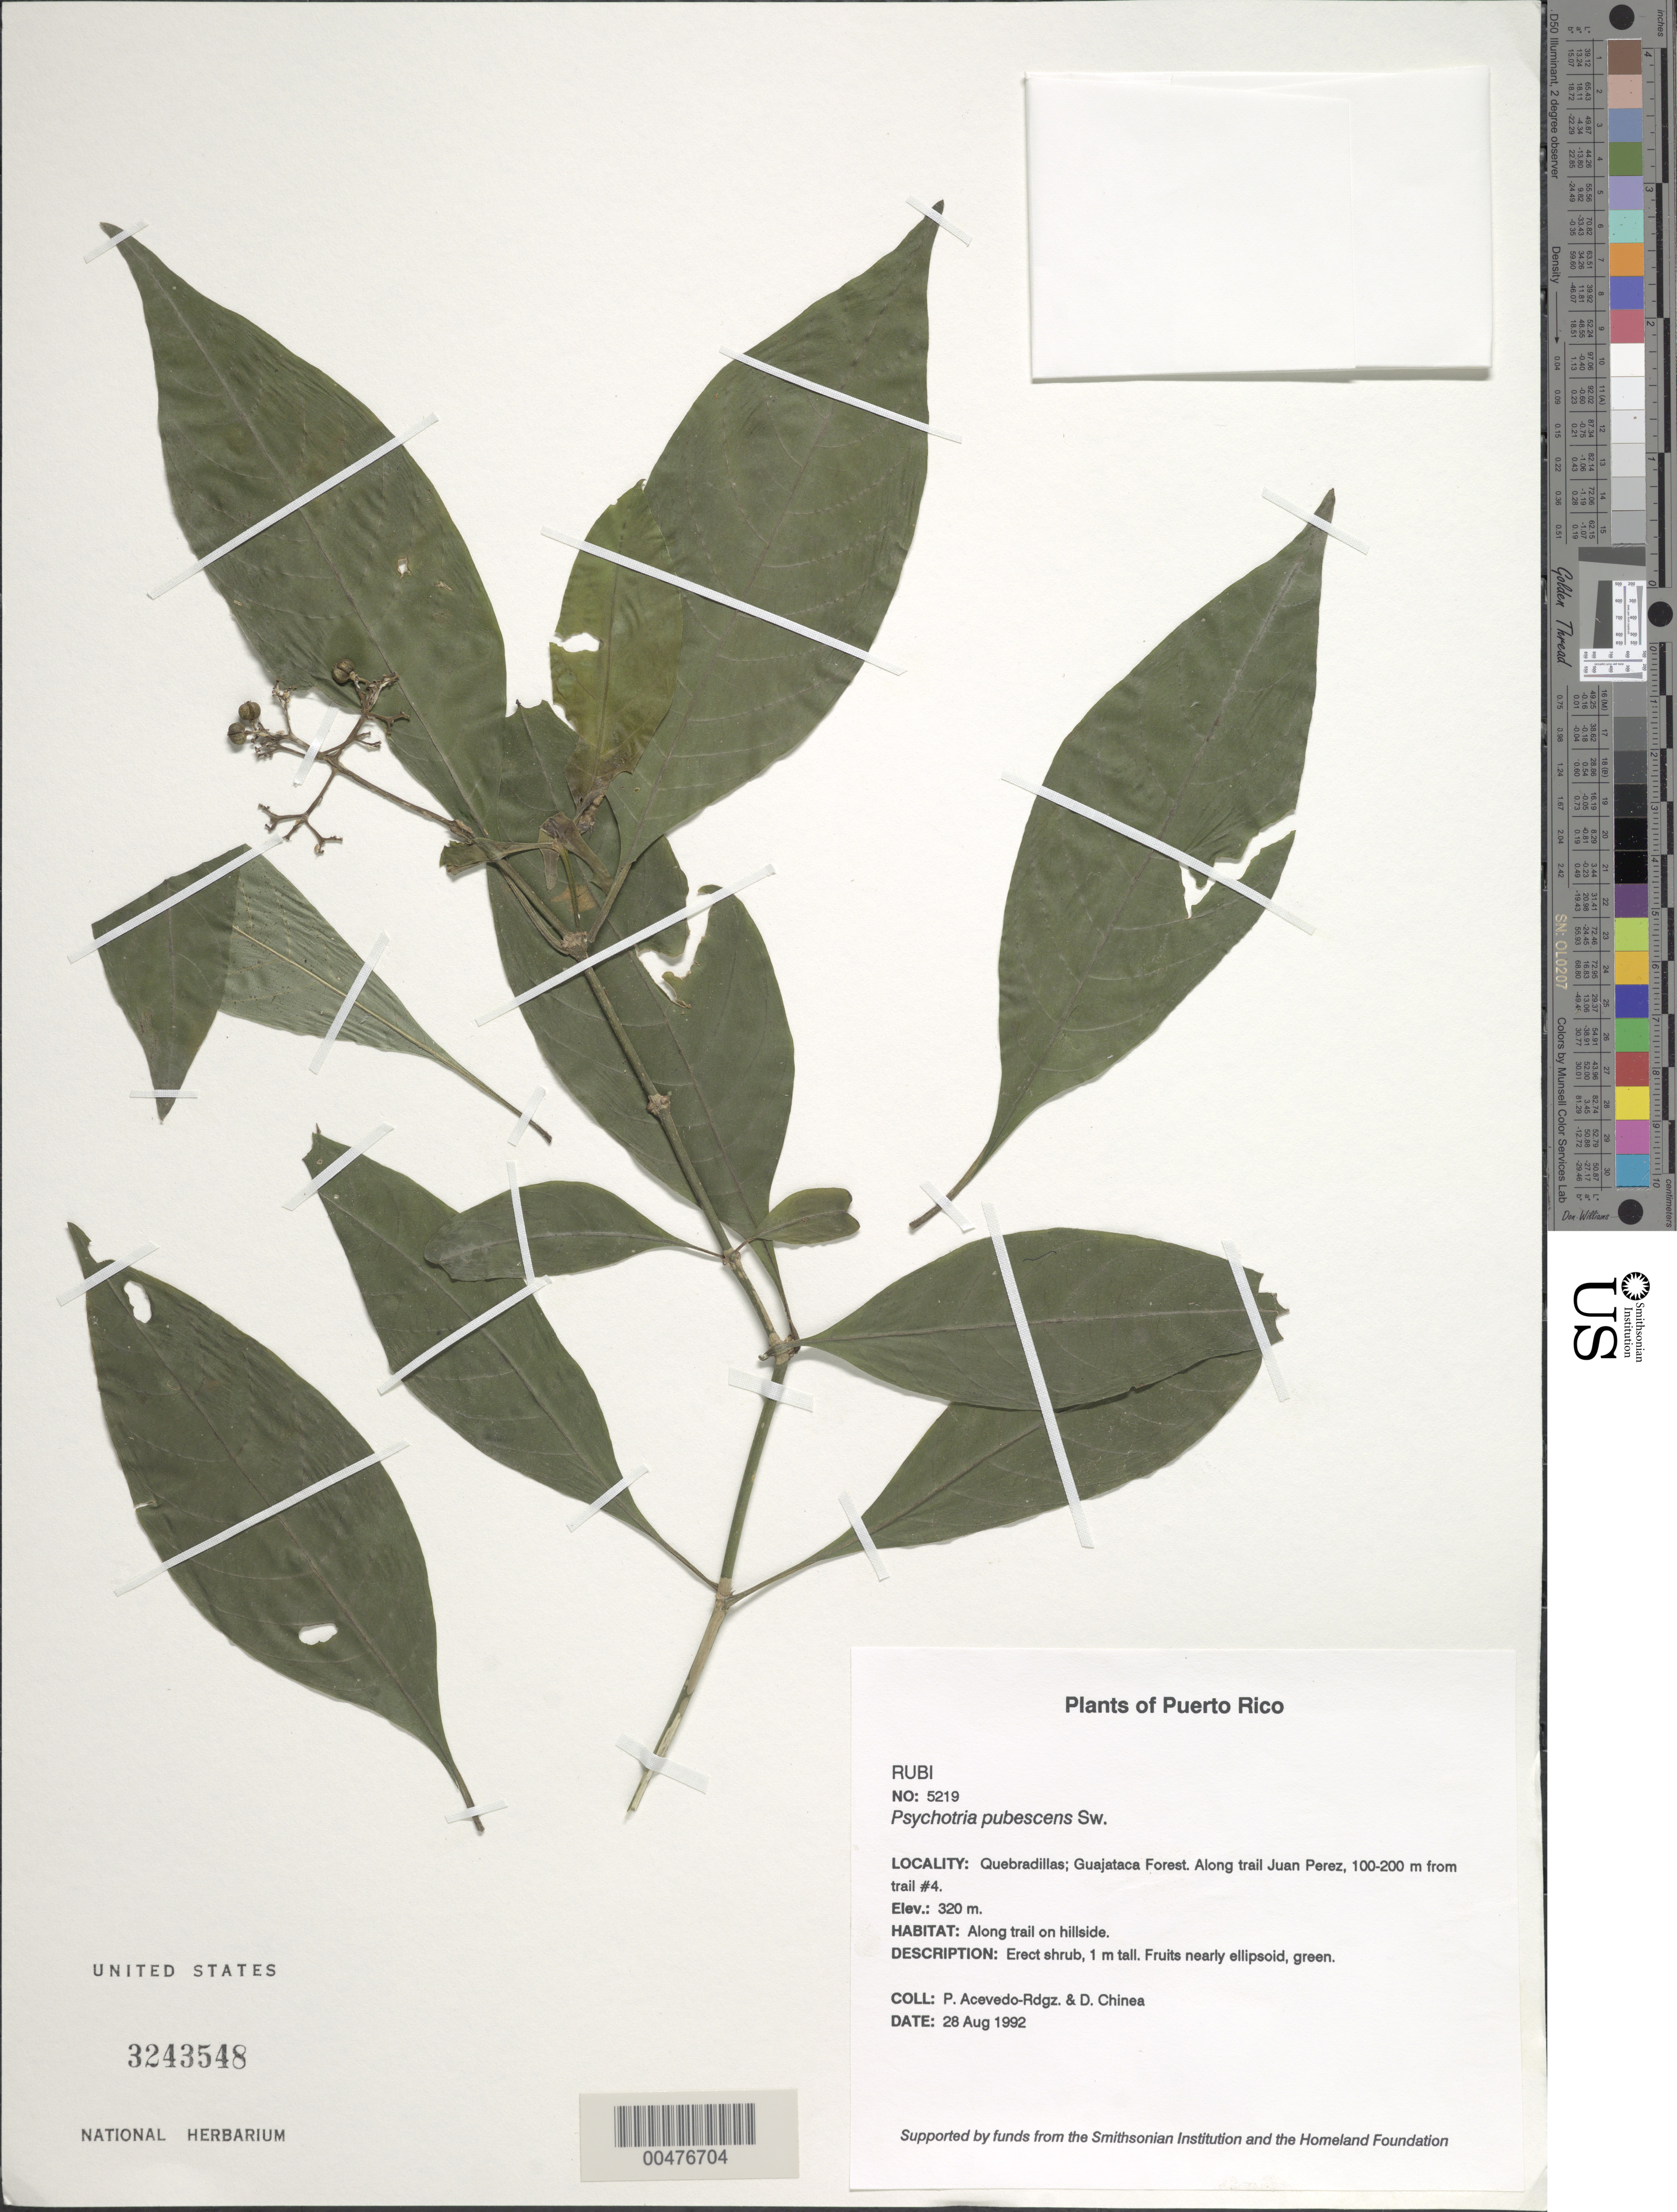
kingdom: Plantae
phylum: Tracheophyta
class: Magnoliopsida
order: Gentianales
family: Rubiaceae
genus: Psychotria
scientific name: Psychotria pubescens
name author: Sw.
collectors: P. Acevedo-Rodr. & D. Chinea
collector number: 5219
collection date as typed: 28 Aug 1992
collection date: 1992-08-28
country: Puerto Rico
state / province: Isabela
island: Puerto Rico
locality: Isabela; Guajataca Forest. Along trail Juan Perez, 100-200 m from trail #4.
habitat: Along trail on hillside.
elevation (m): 320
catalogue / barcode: US 3243548